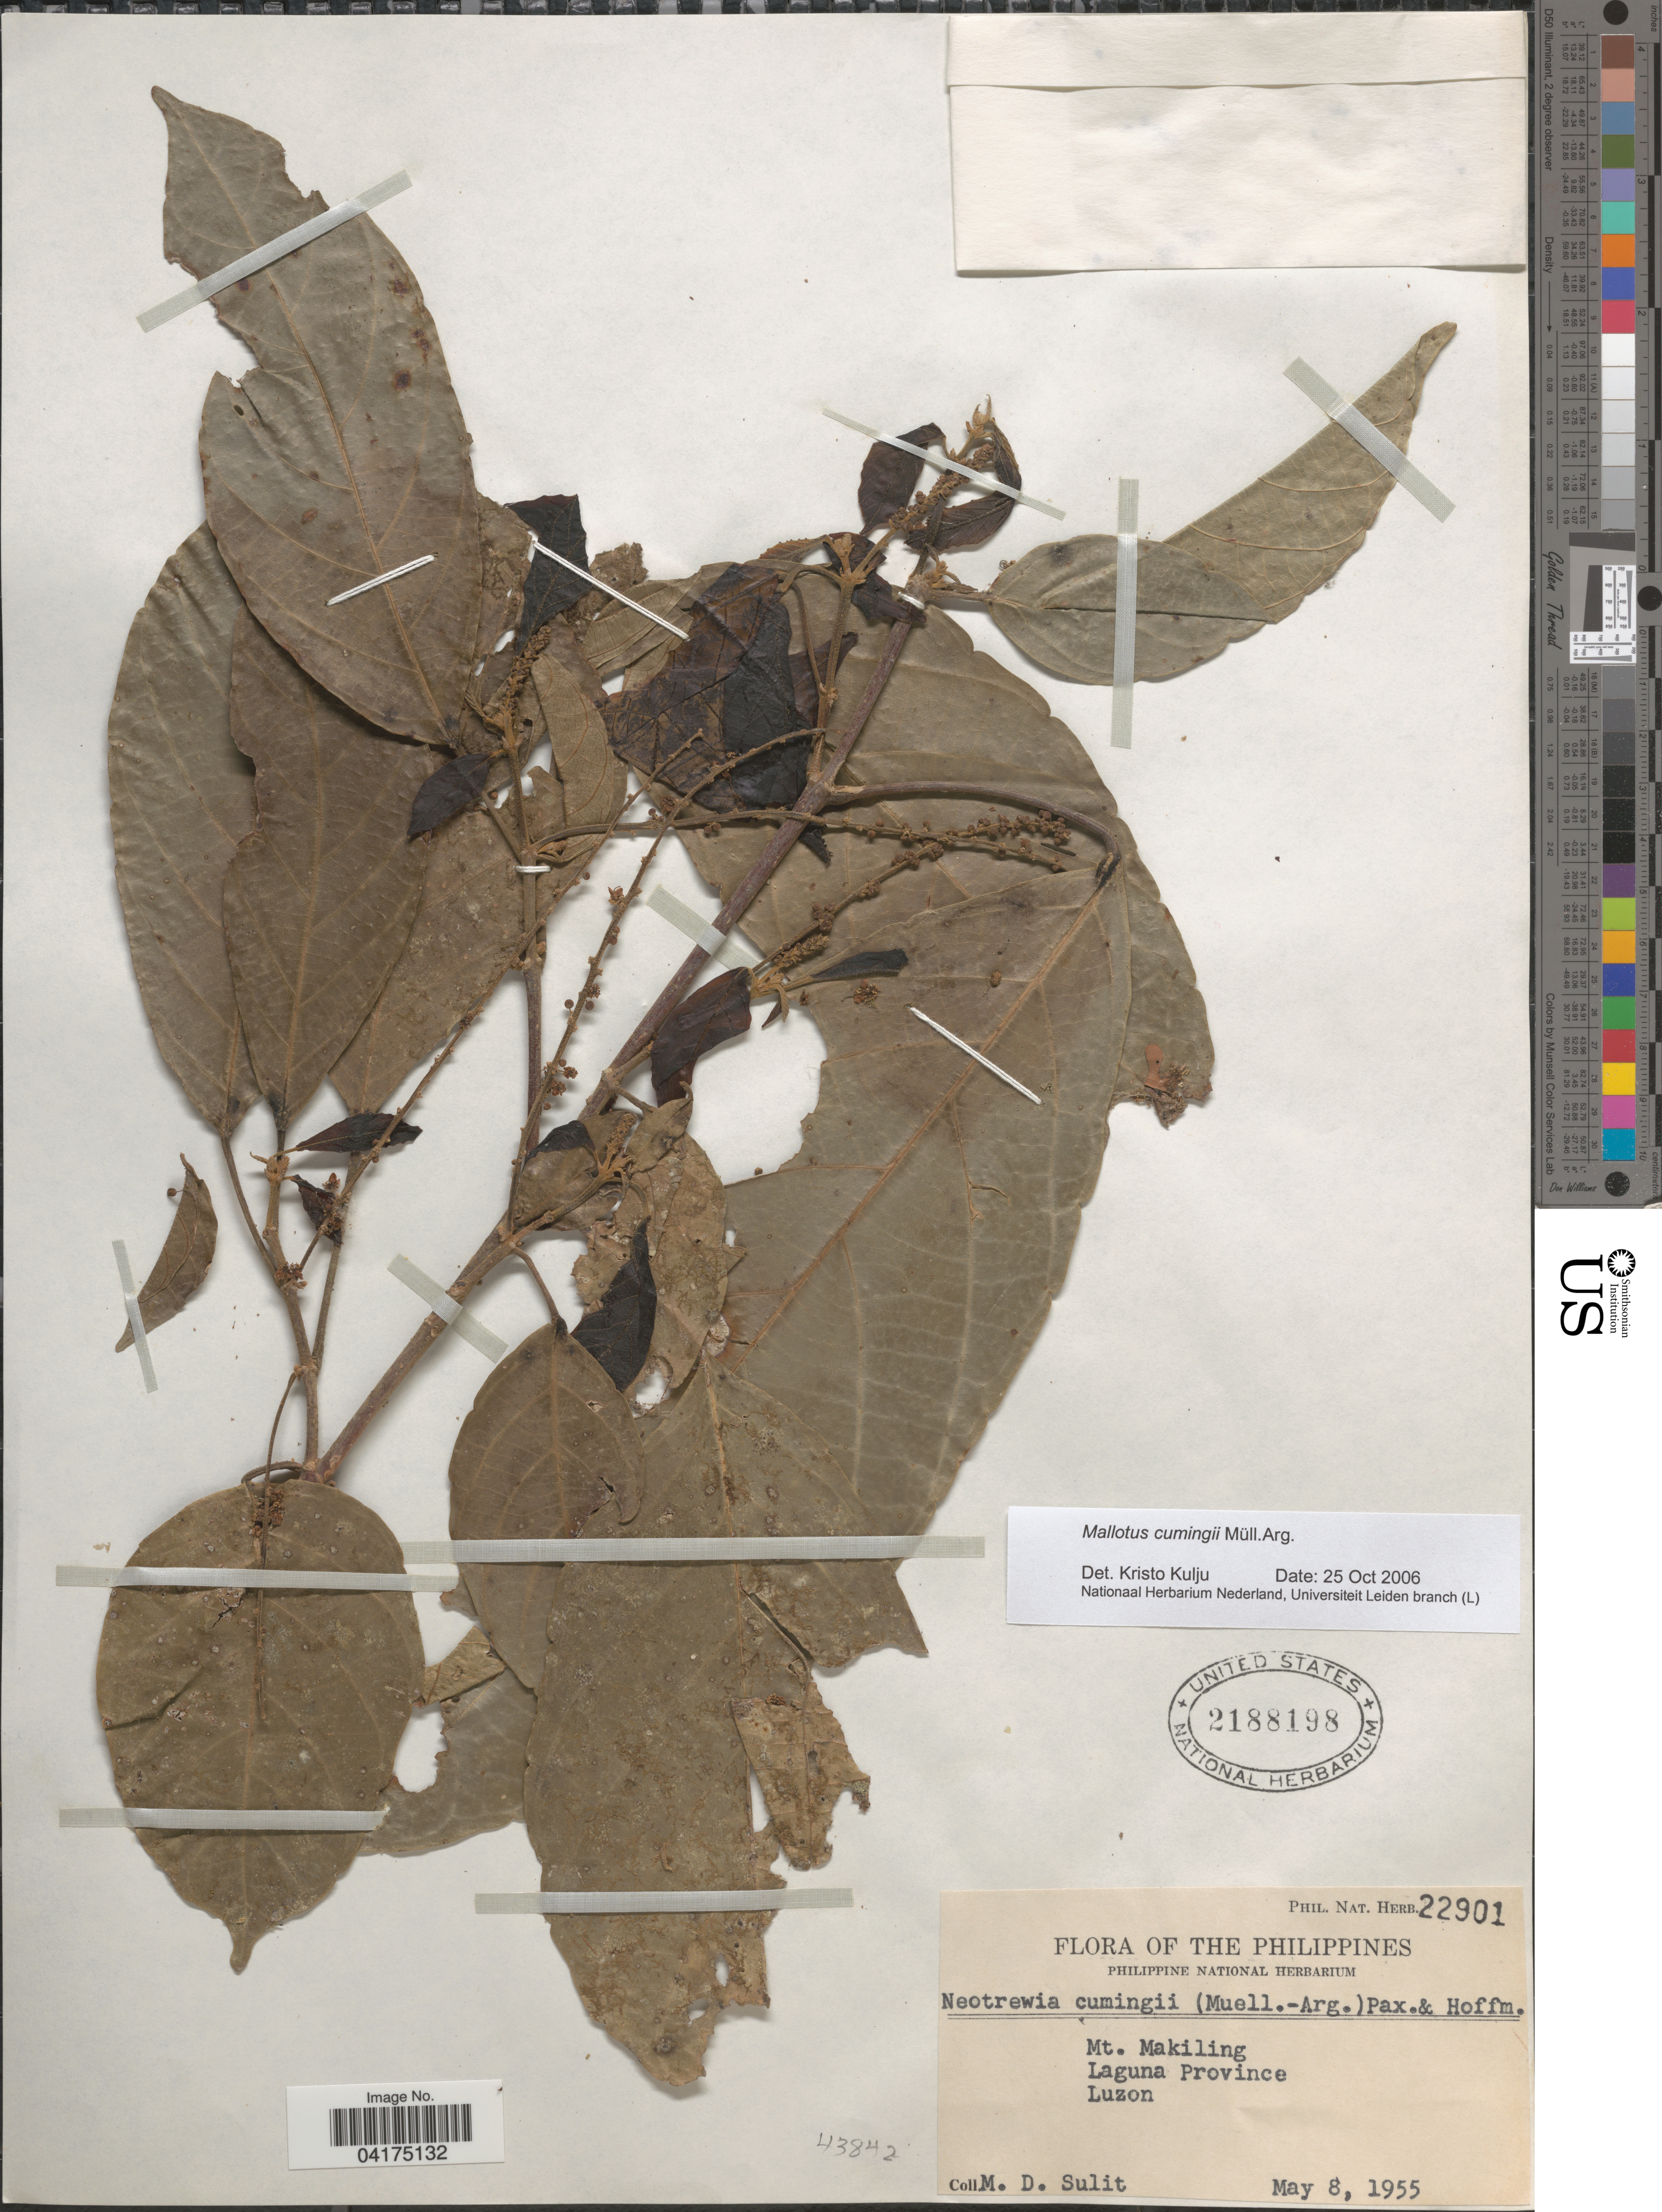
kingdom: Plantae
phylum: Tracheophyta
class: Magnoliopsida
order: Malpighiales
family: Euphorbiaceae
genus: Mallotus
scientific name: Mallotus cumingii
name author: Müll. Arg.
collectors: M. Sulit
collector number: Phil. Nat. Herb. 22901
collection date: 1955-05-08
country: Philippines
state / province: Calabarzon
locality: Mt. Makiling. Laguna Province. Luzon.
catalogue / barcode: US 2188198